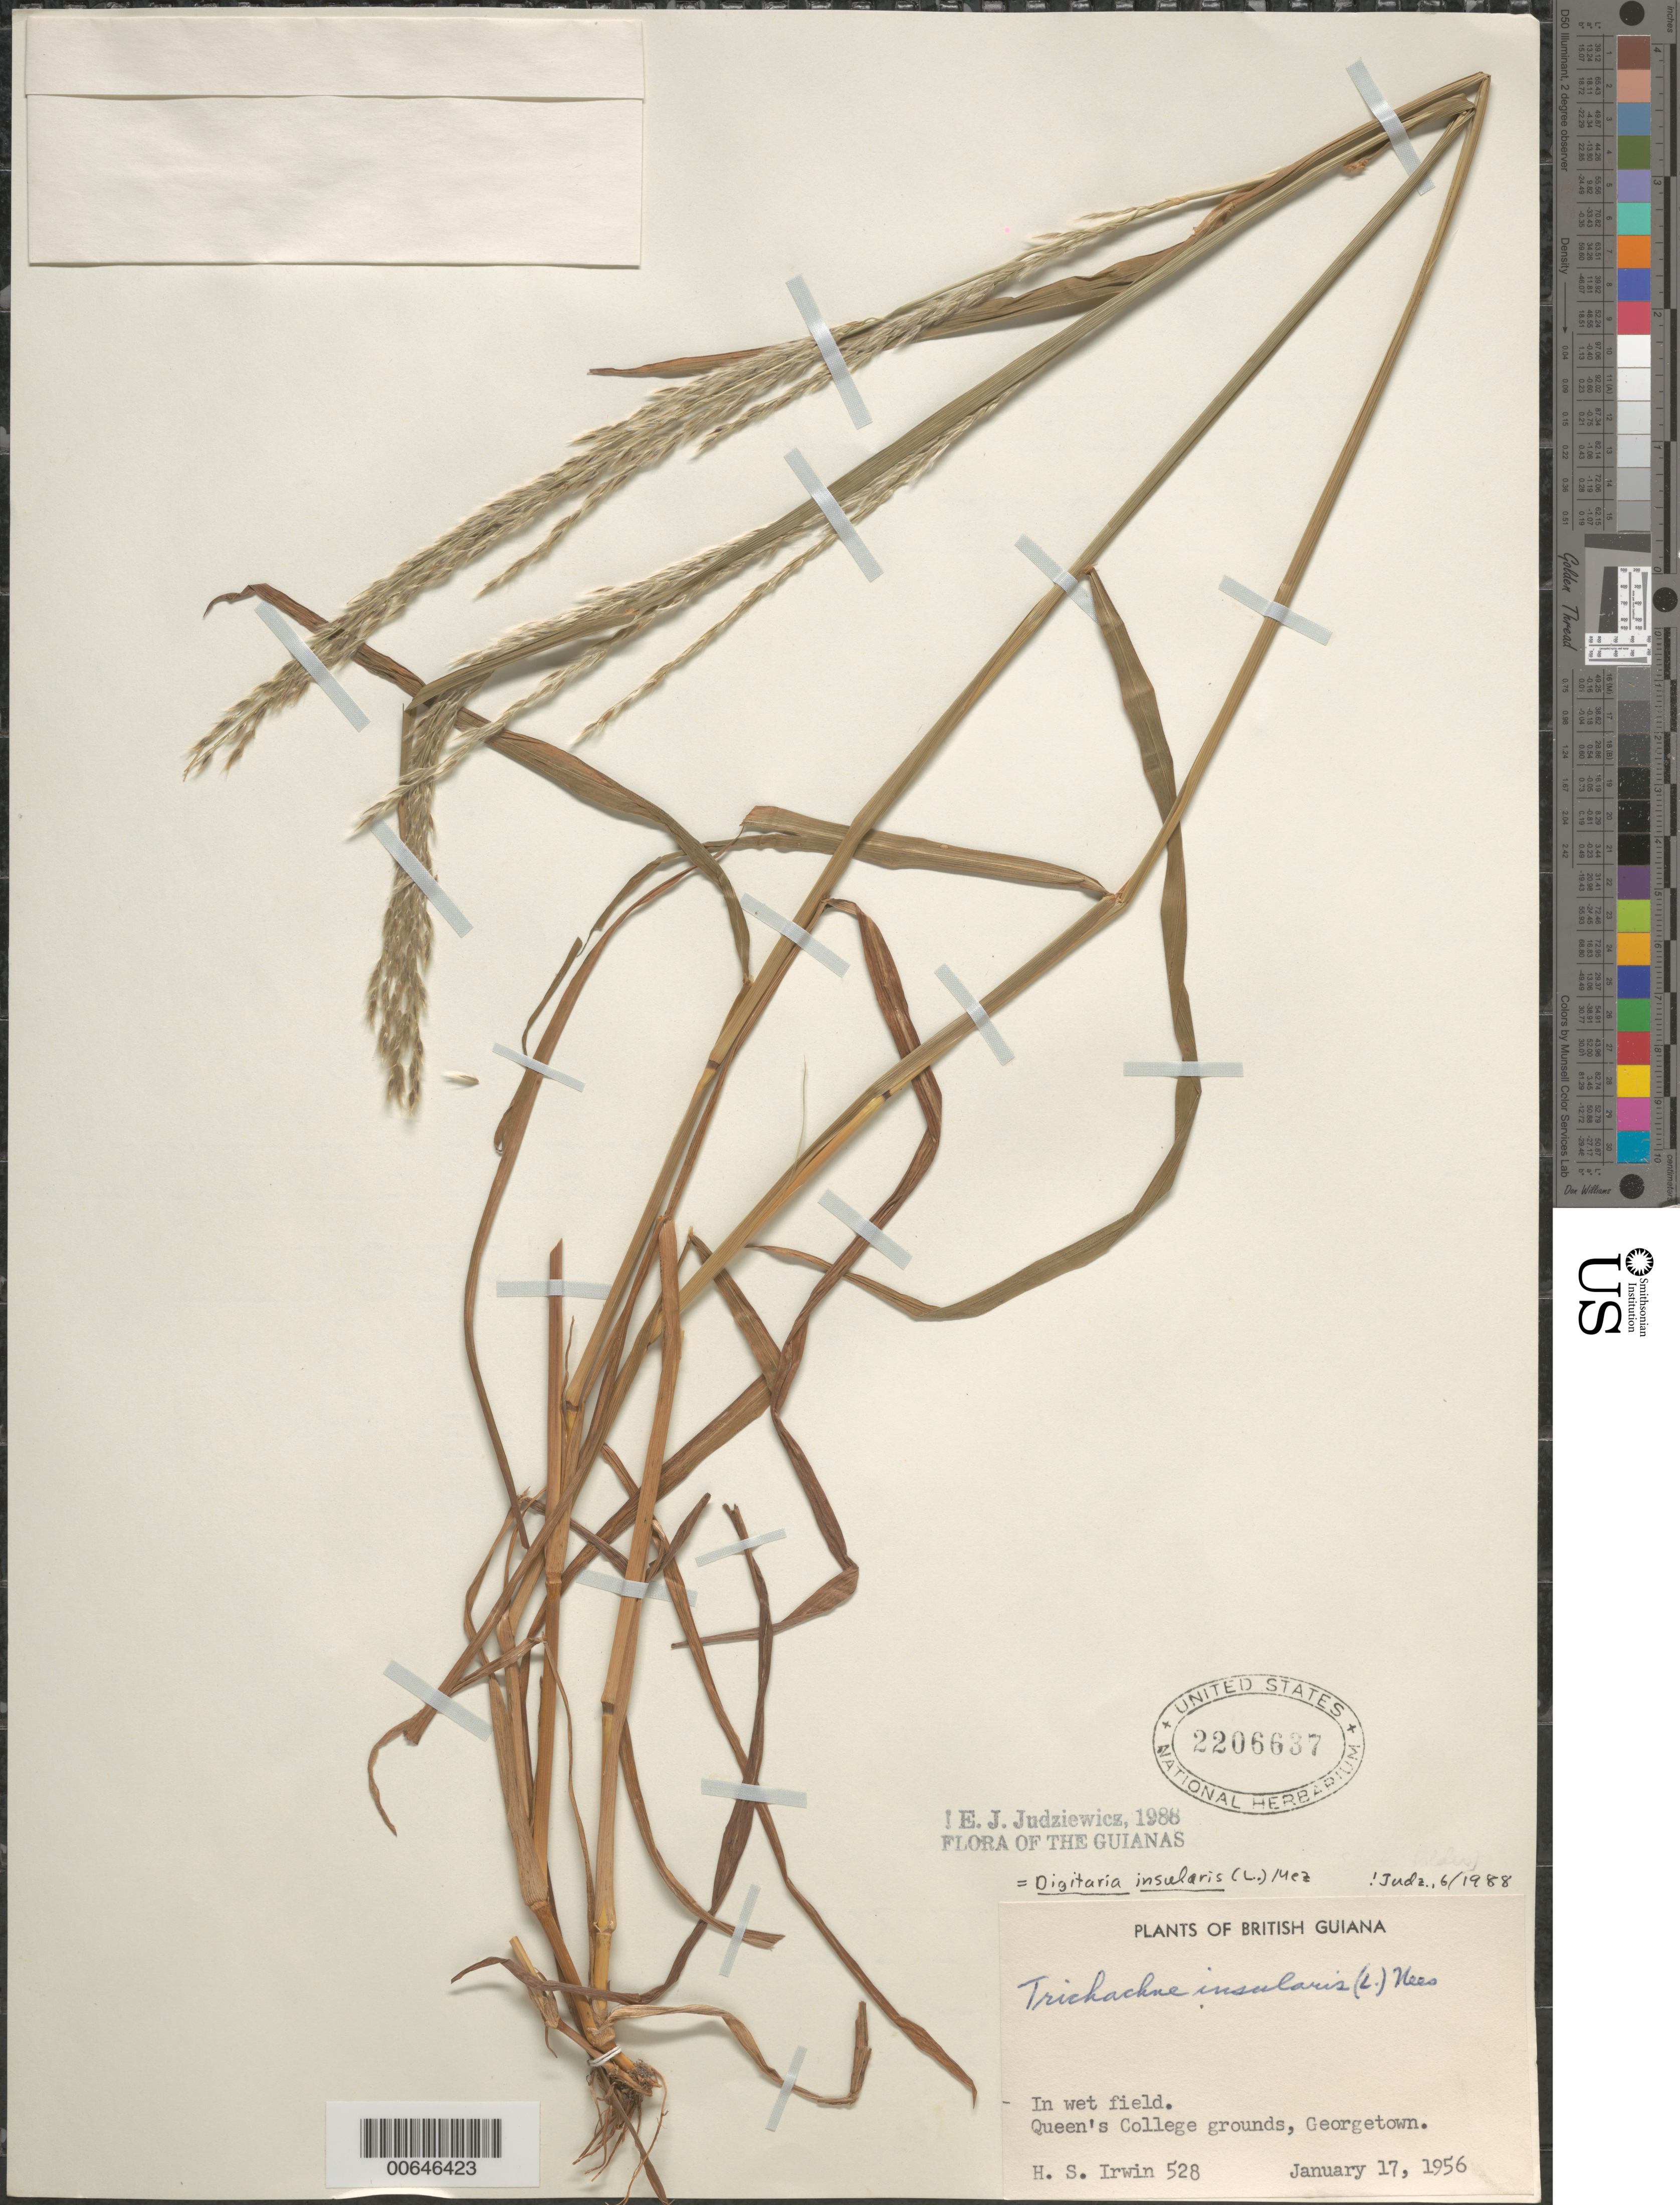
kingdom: Plantae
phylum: Tracheophyta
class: Liliopsida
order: Poales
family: Poaceae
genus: Digitaria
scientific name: Digitaria insularis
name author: (L.) Fedde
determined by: Judziewicz, E. J.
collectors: H. Irwin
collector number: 528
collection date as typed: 19-Sep-63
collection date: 1963-09-19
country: Guyana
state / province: Demerara-Mahaica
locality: Georgetown, Queen's College grounds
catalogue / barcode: US 2206637